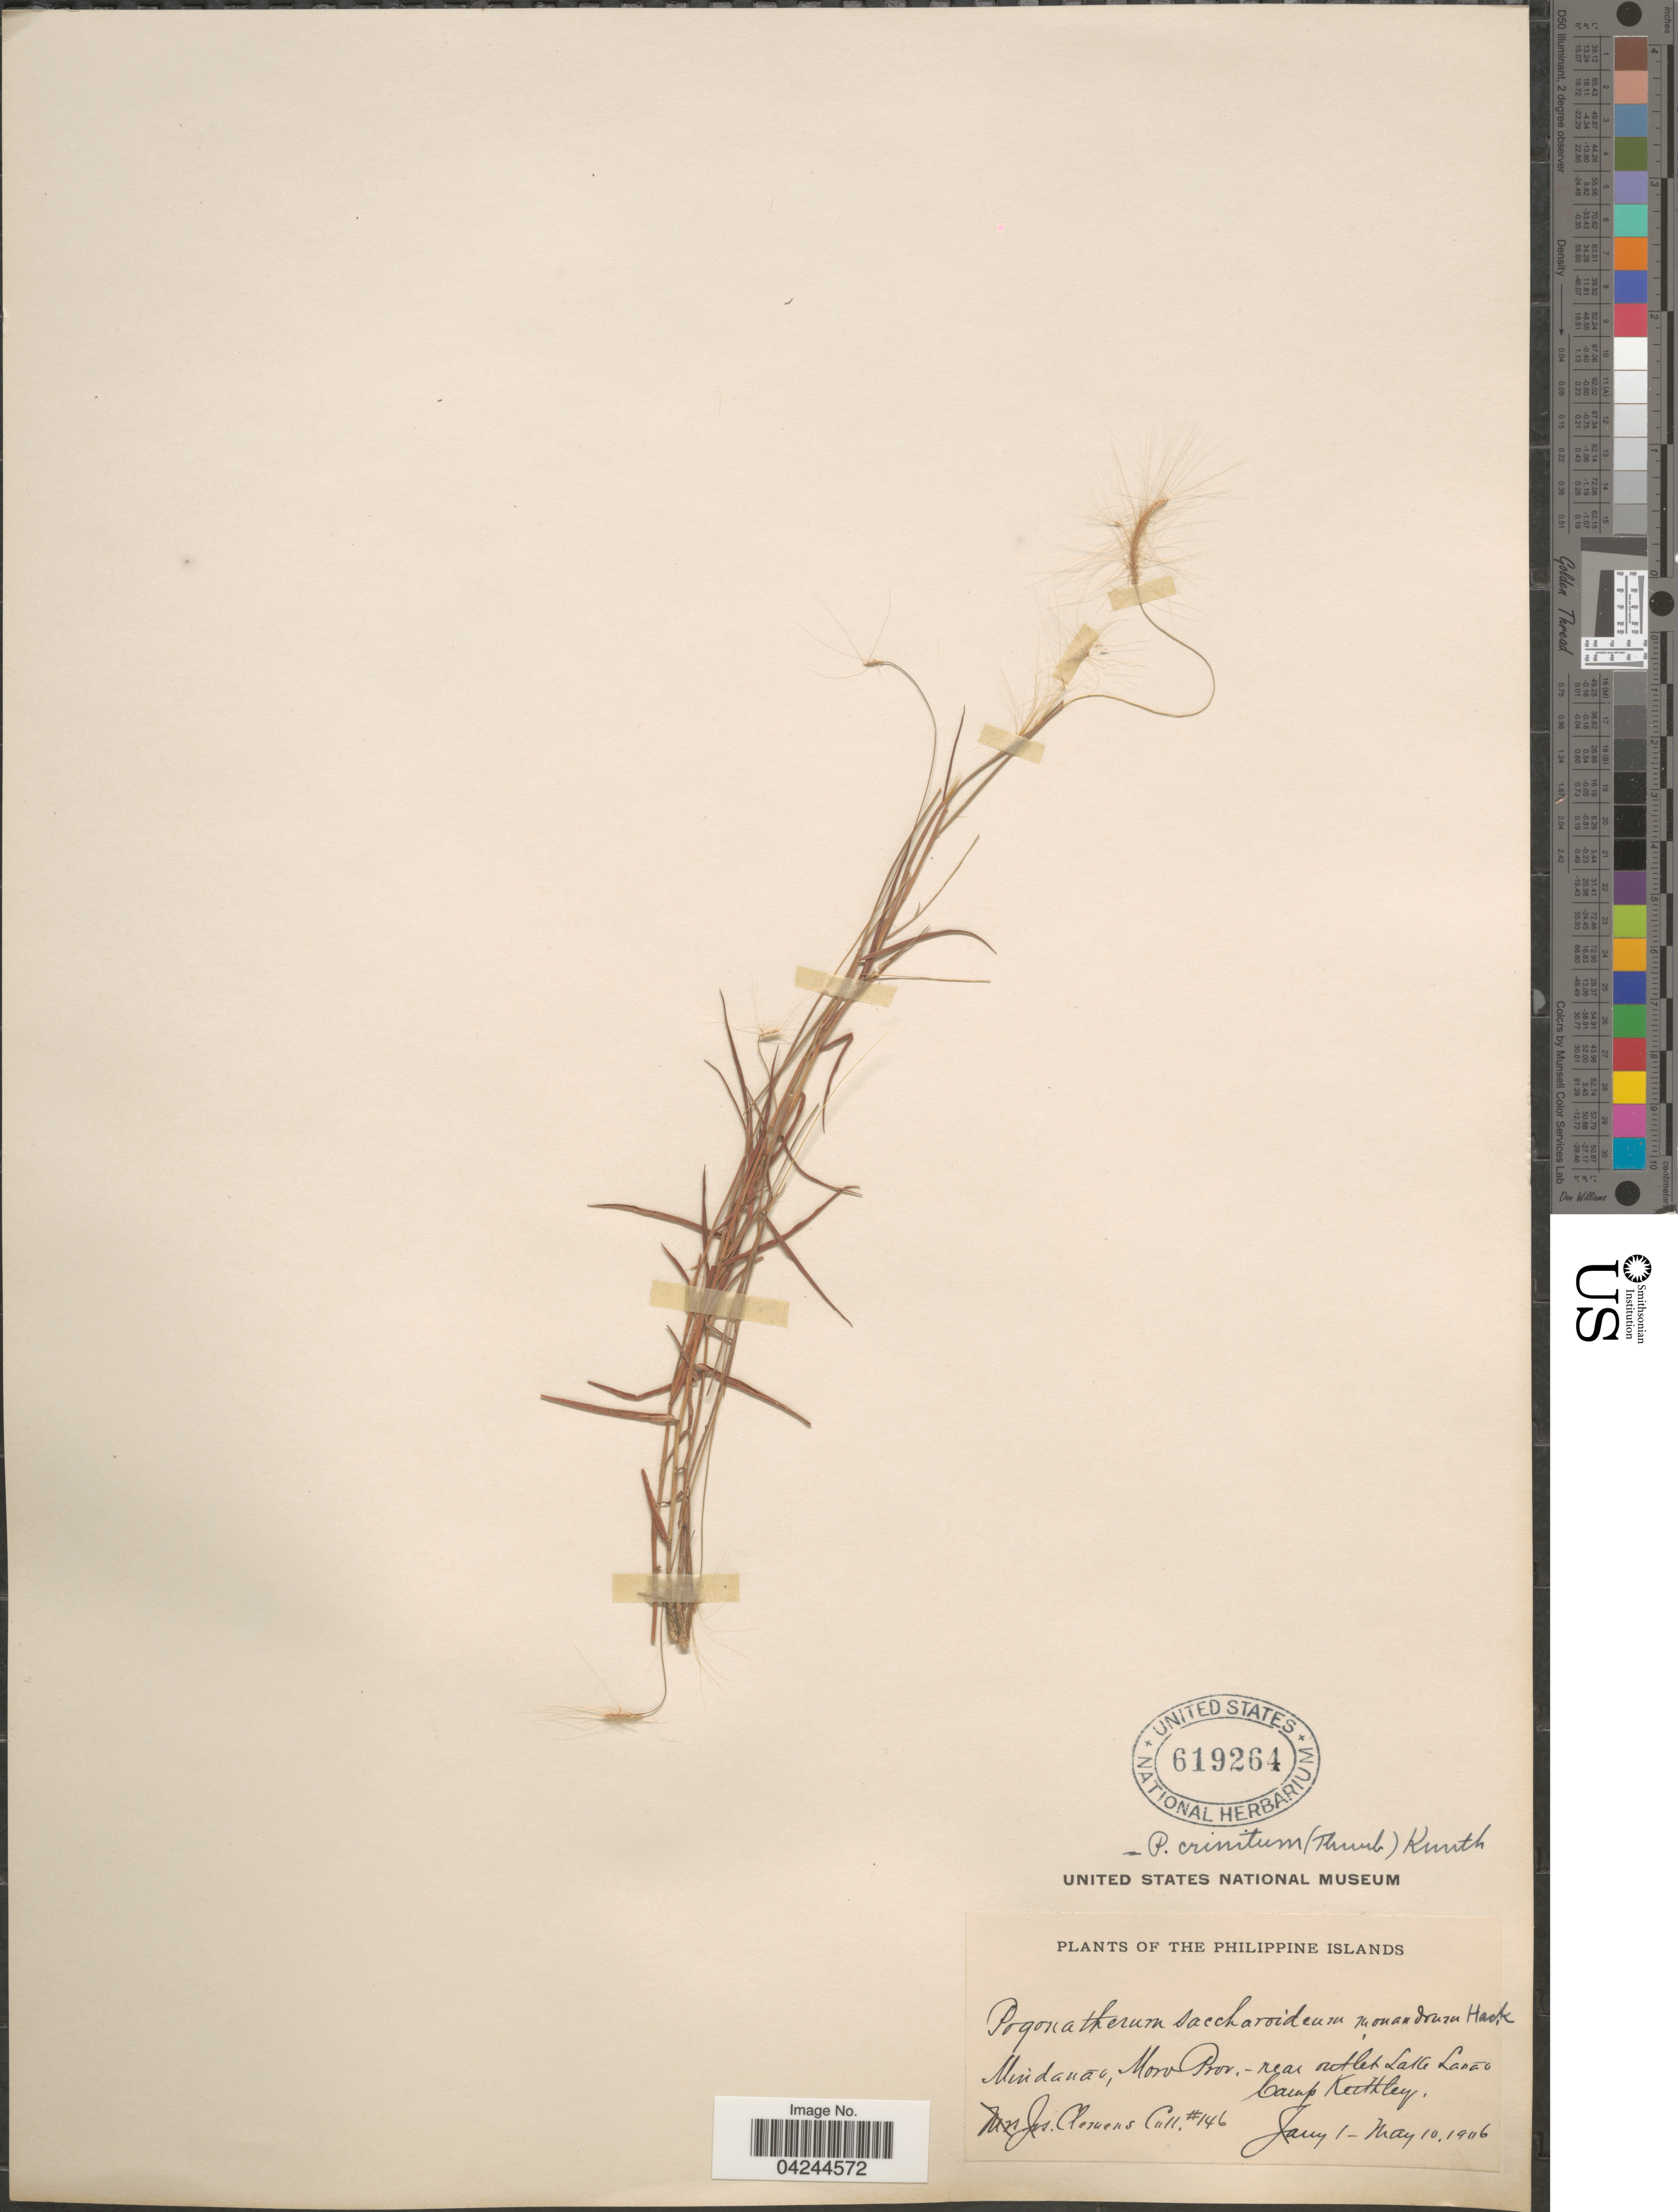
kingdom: Plantae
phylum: Tracheophyta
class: Liliopsida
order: Poales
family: Poaceae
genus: Pogonatherum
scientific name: Pogonatherum crinitum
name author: (Thunb.) Kunth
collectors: J. Clemens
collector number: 146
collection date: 1906-01-01/1906-05-10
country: Philippines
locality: The Philippine Islands. Mindanao, Moro Prov.-near outlet Lake Lanão. Camp Keithley.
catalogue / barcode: US 619264